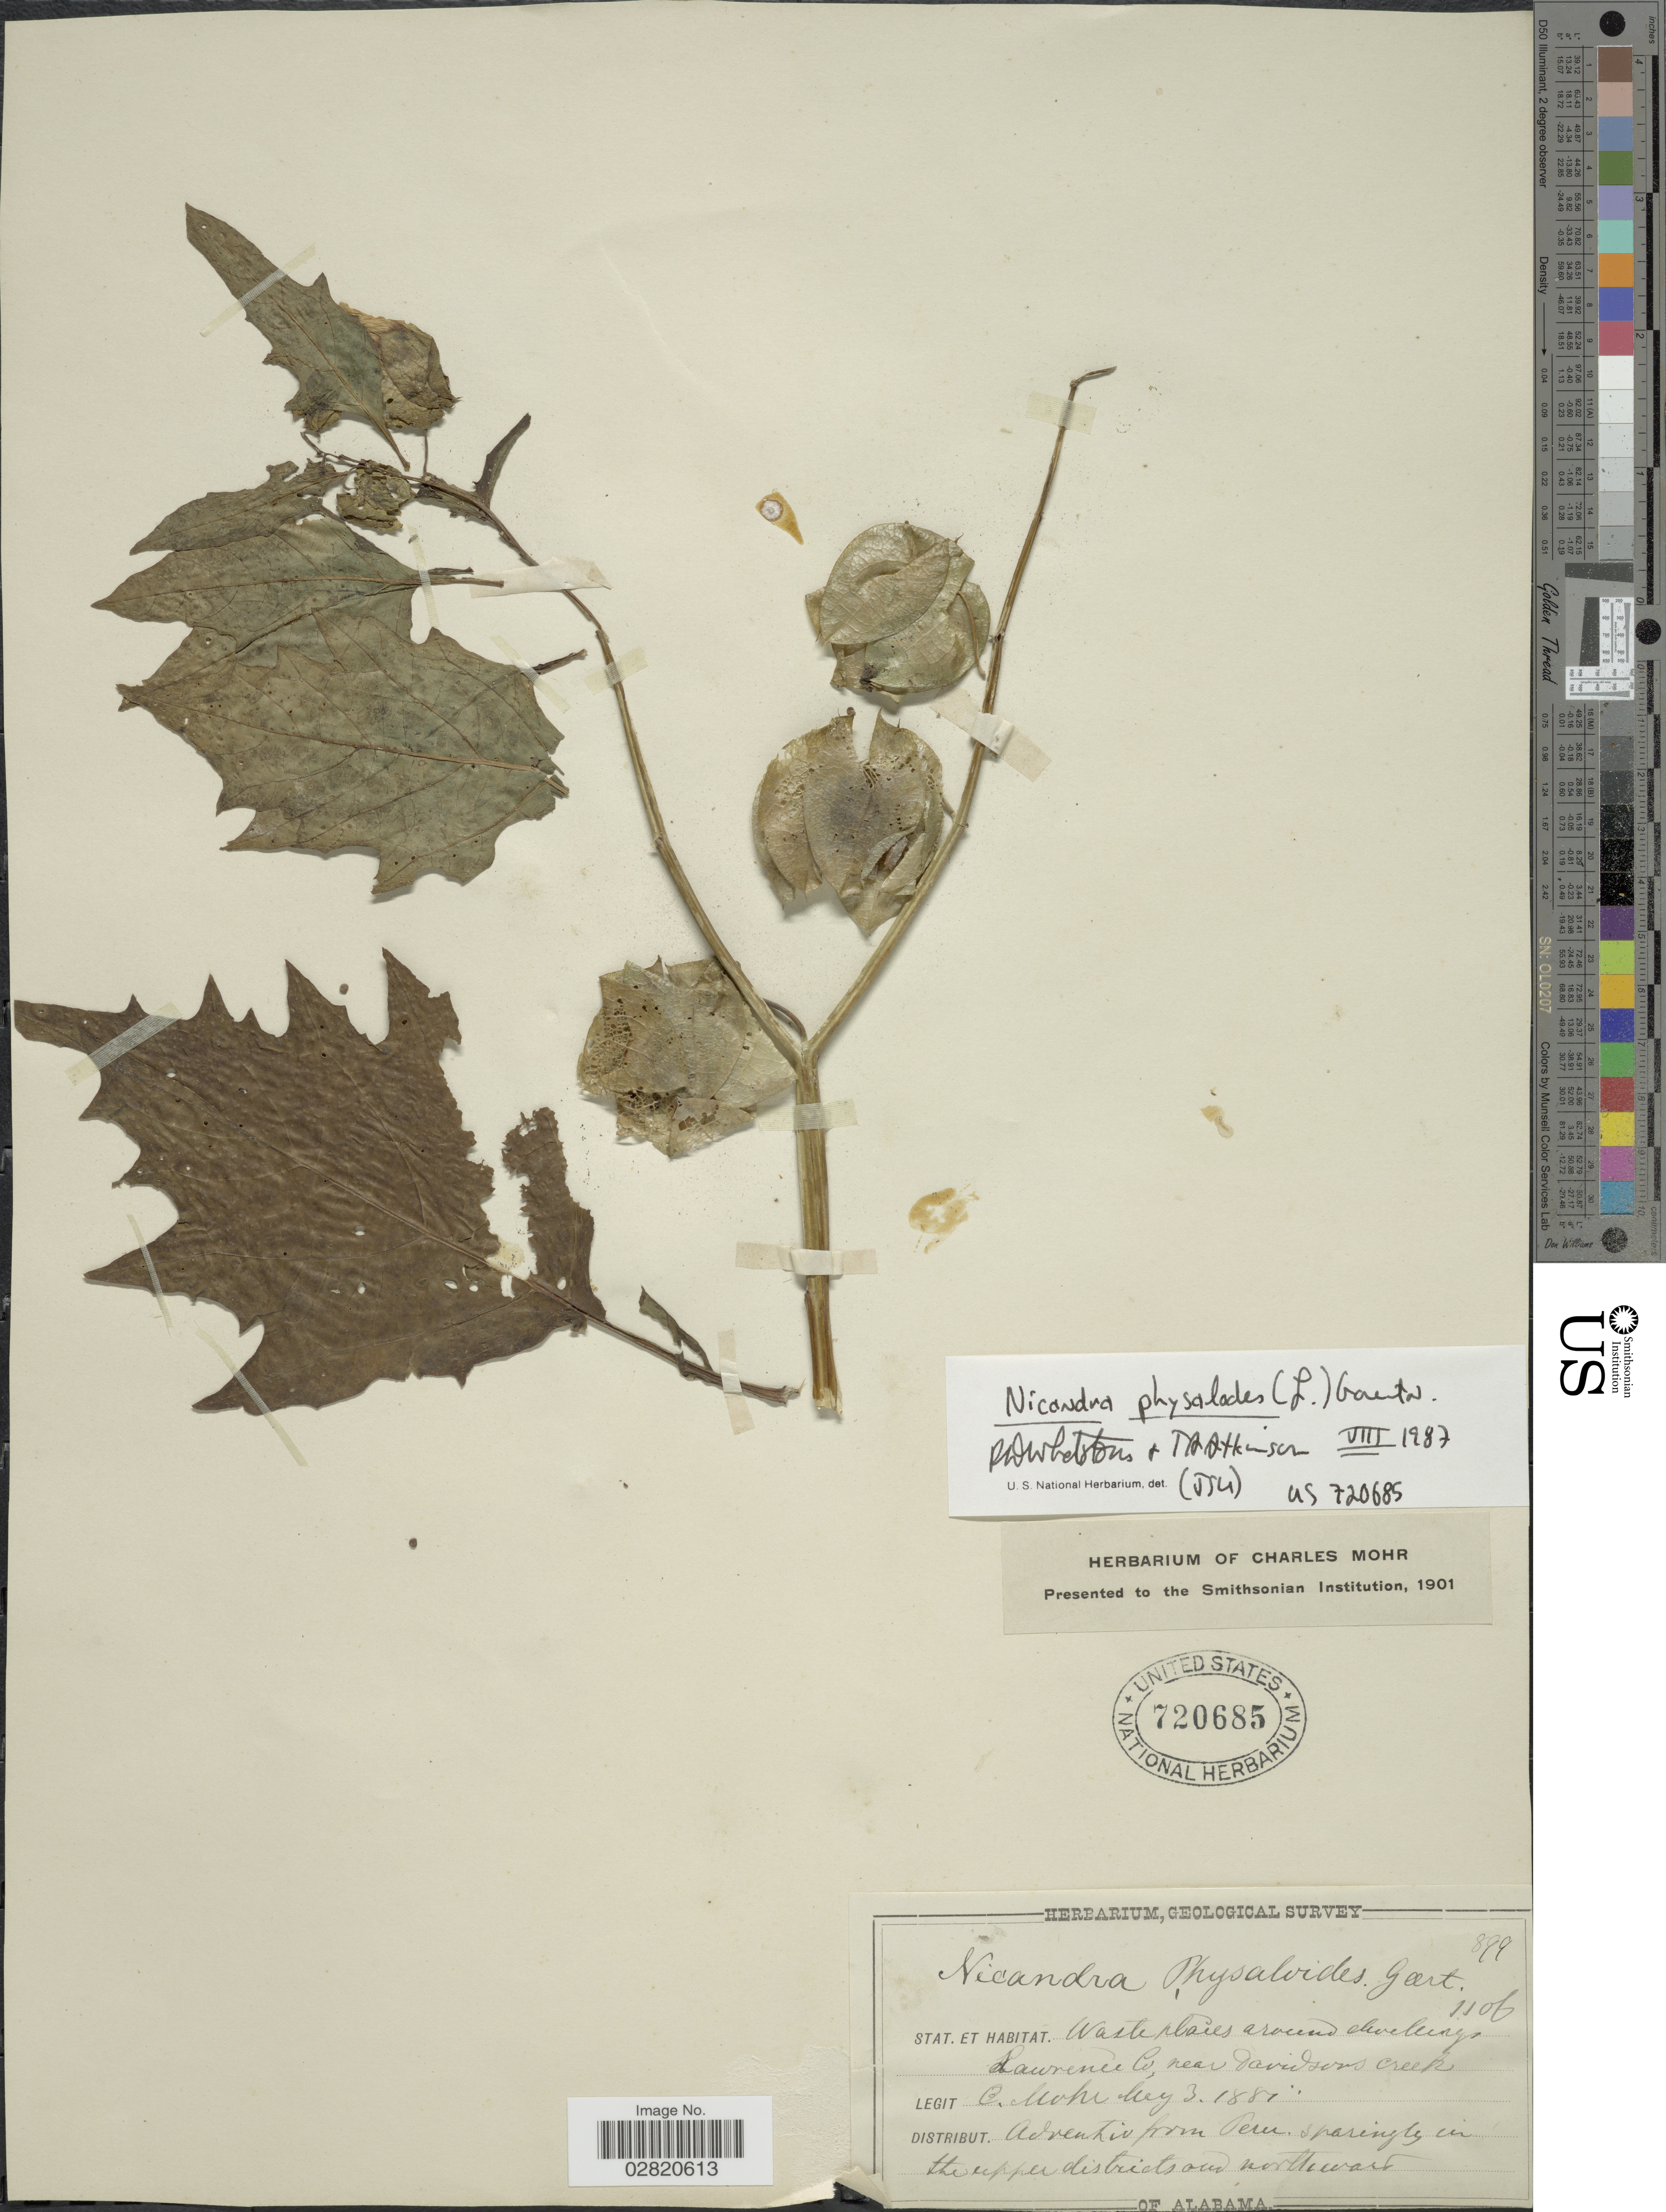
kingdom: Plantae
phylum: Tracheophyta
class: Magnoliopsida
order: Solanales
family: Solanaceae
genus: Nicandra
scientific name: Nicandra physalodes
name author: (L.) Gaertn.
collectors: C. T. Mohr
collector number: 899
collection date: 1881-05-03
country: United States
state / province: Alabama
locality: Lawrence Co, near Davidson's creek.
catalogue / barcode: US 720685